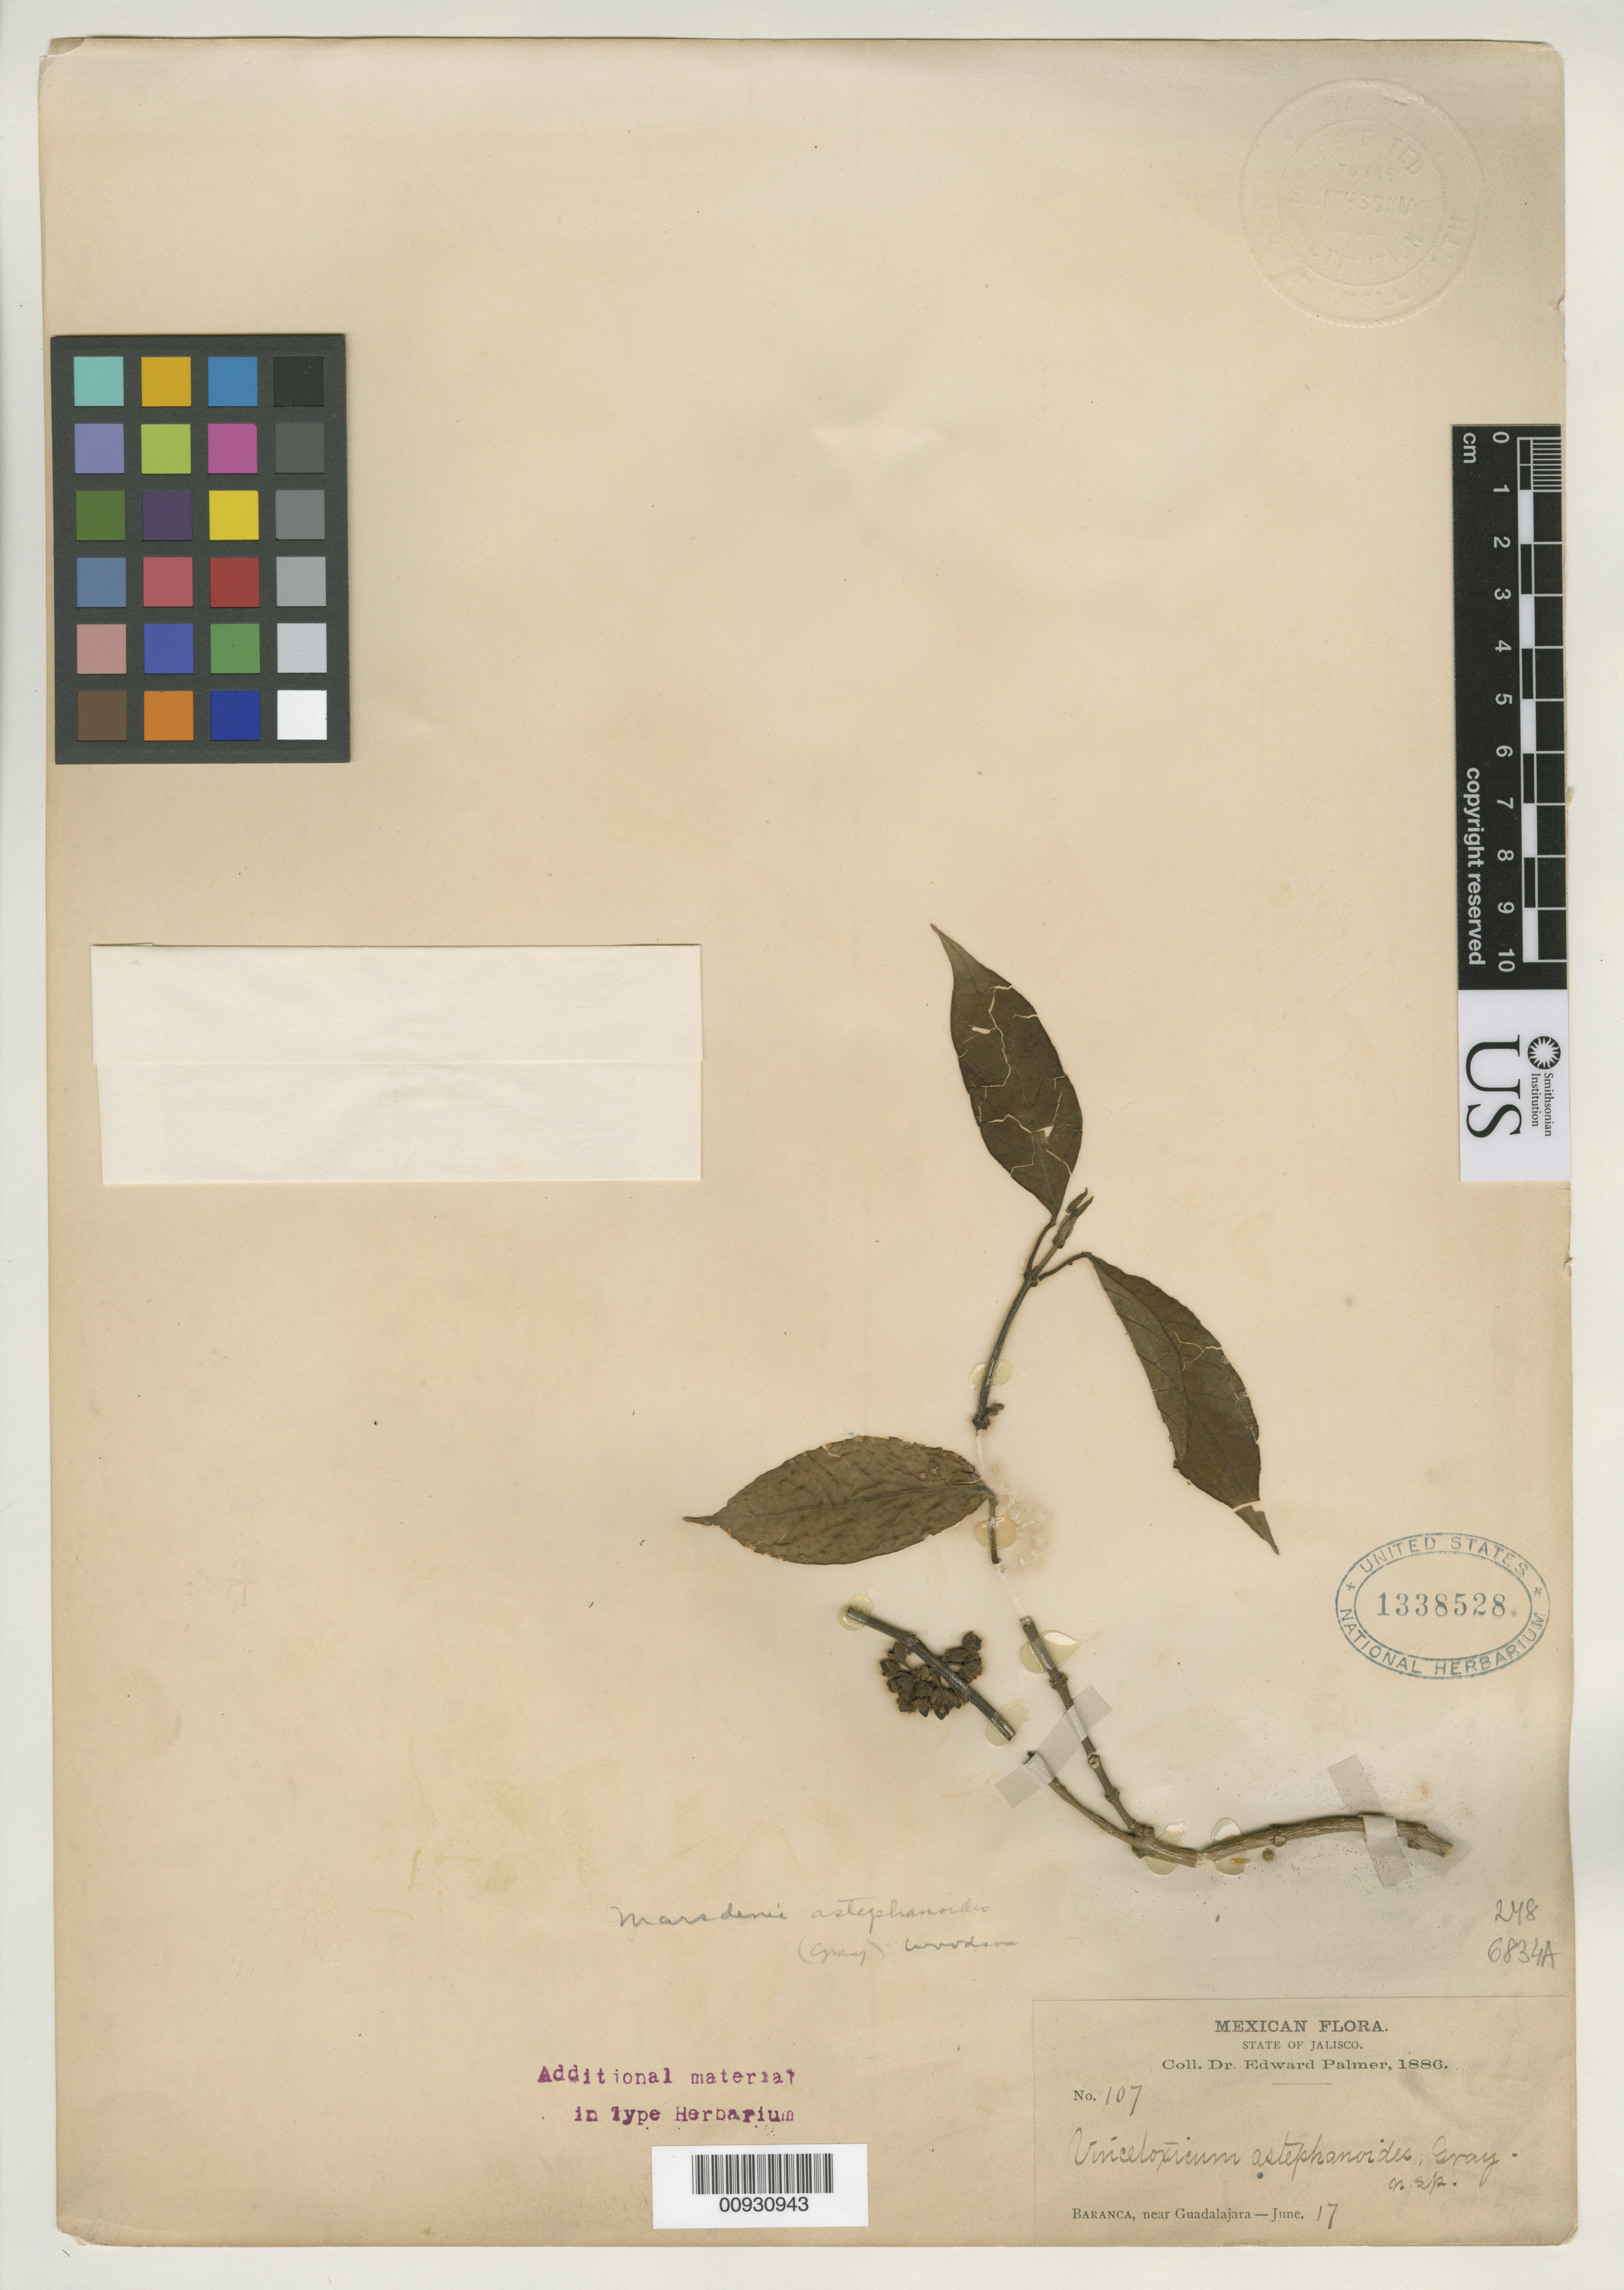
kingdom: Plantae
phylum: Tracheophyta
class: Magnoliopsida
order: Gentianales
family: Apocynaceae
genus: Vincetoxicum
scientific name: Vincetoxicum astephanoides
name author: A. Gray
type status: Isotype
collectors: E. Palmer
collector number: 107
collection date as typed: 17 Jun 1886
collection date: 1886-06-17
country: Mexico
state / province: Jalisco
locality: Barranca near Guadalajara.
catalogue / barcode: US 1338528